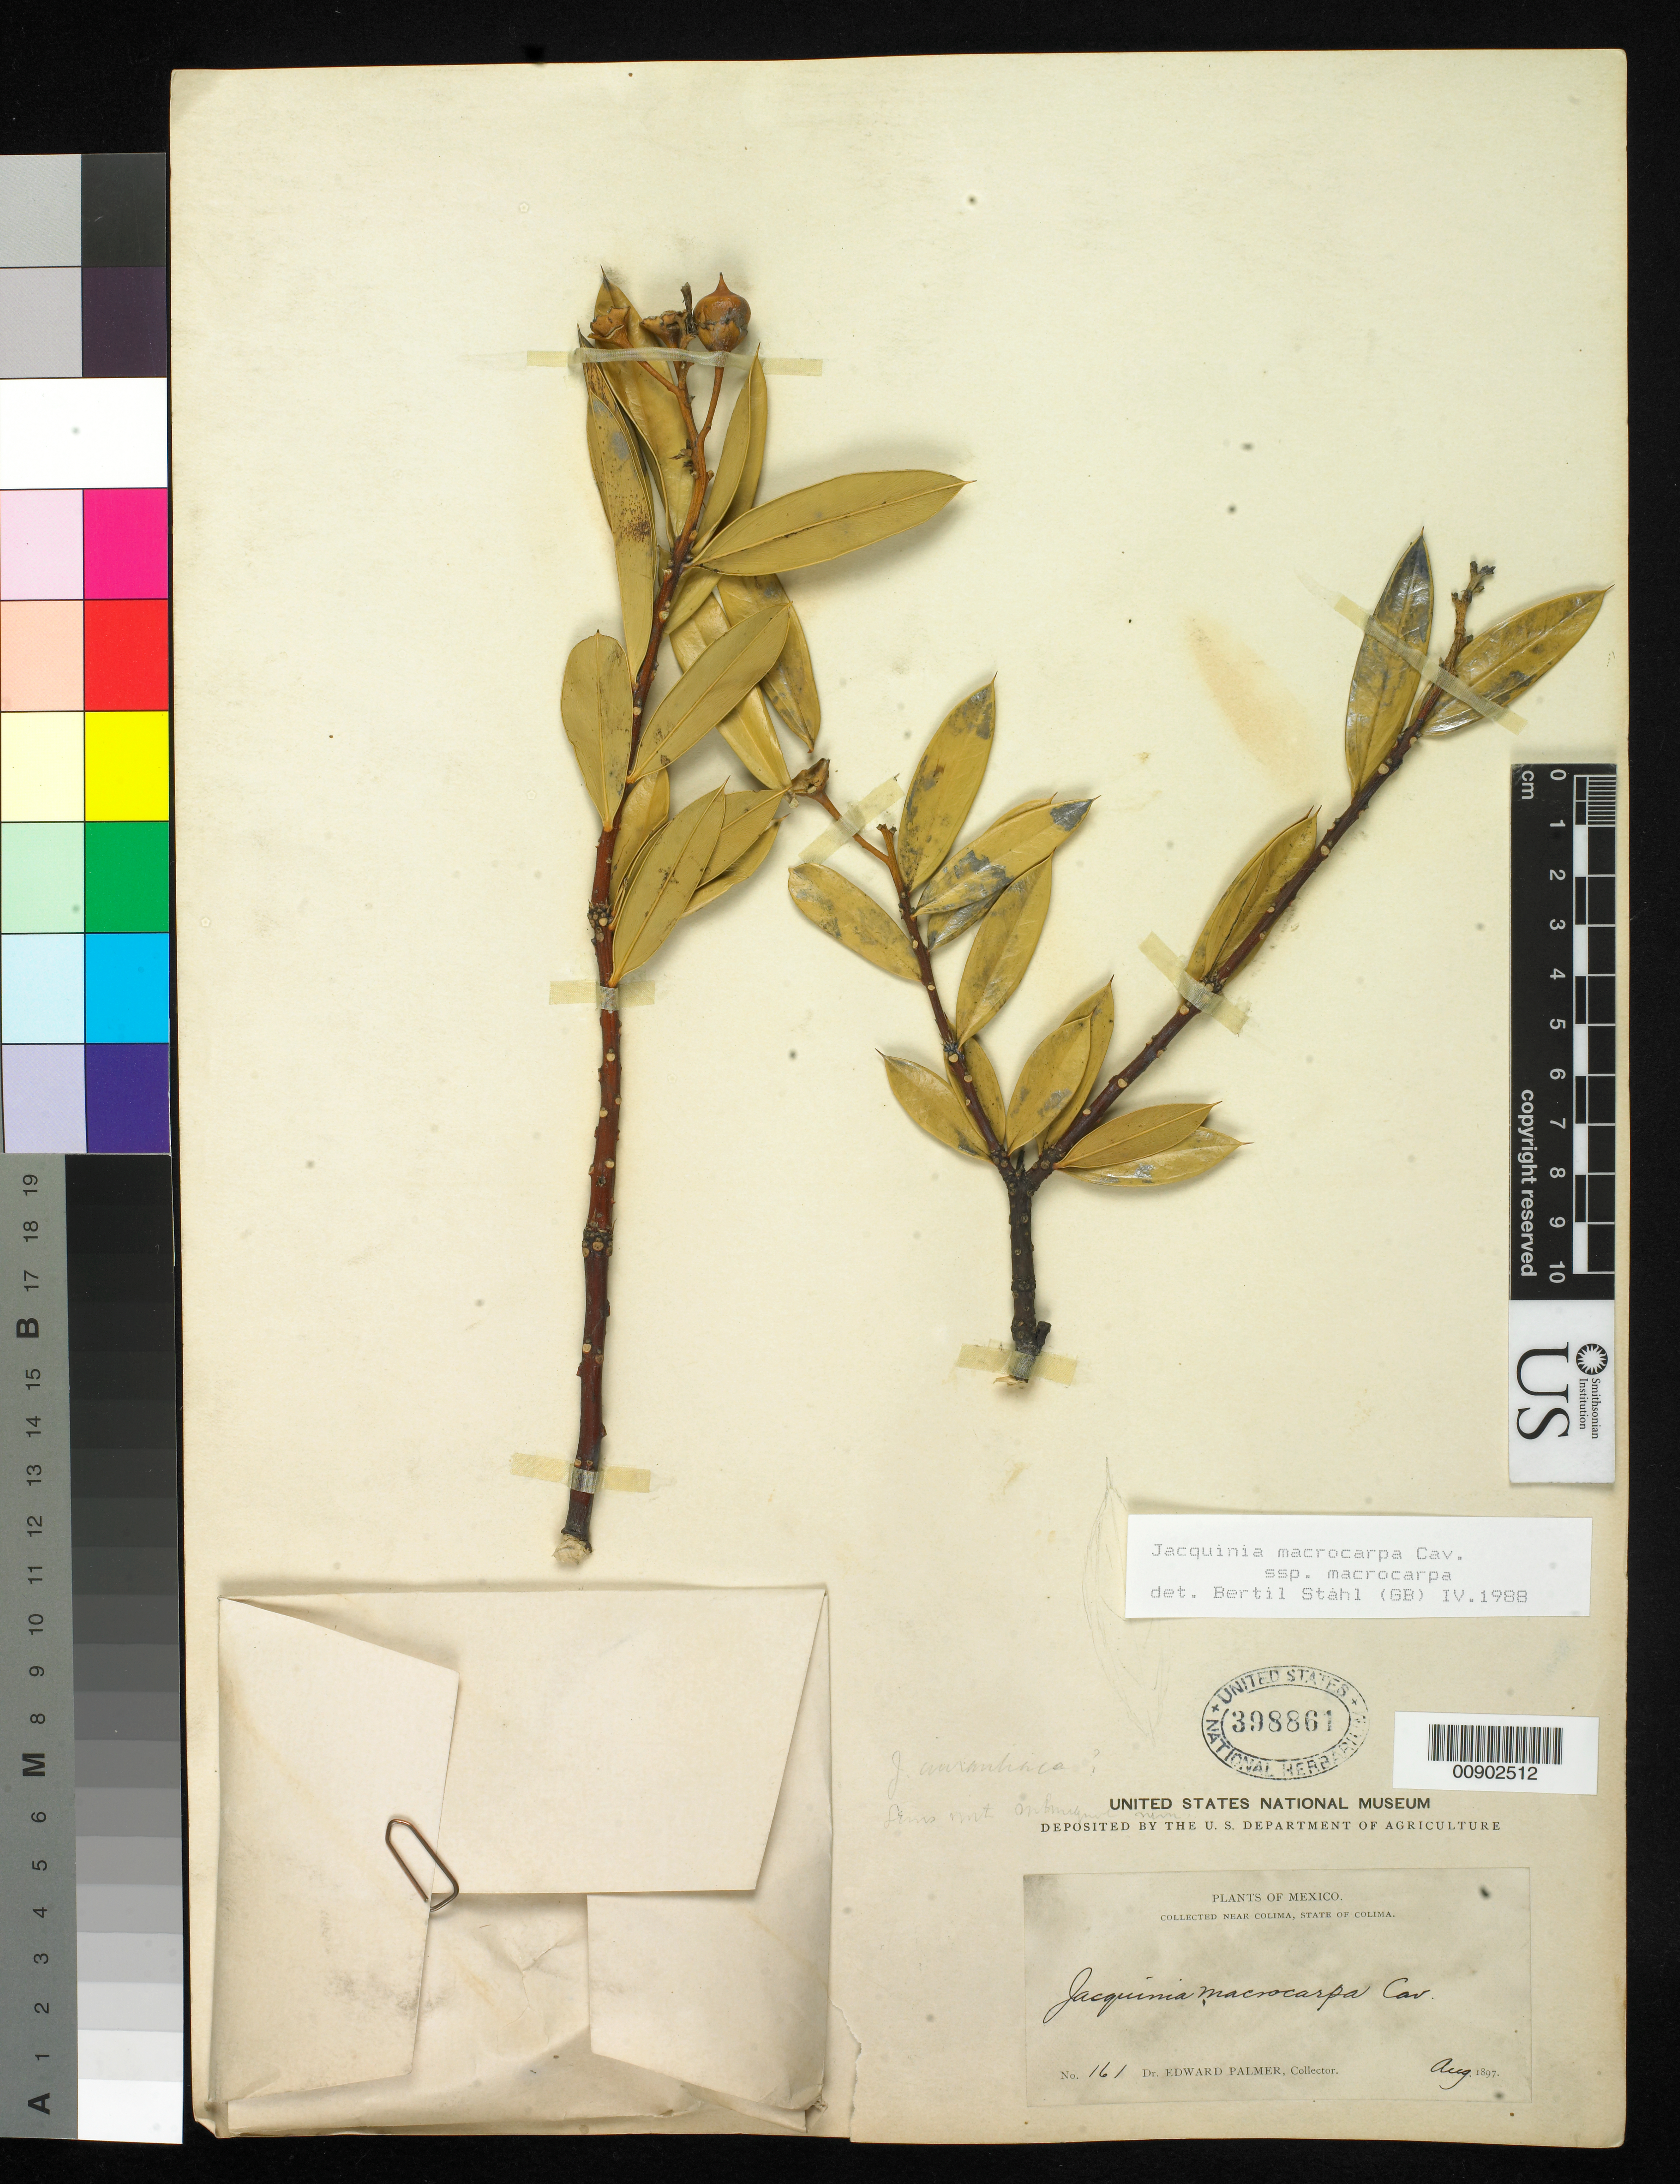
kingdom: Plantae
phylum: Tracheophyta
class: Magnoliopsida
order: Ericales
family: Primulaceae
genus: Jacquinia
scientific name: Jacquinia macrocarpa subsp. macrocarpa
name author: Cav.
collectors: E. Palmer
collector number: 161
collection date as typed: Aug 1897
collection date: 1897-08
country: Mexico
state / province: Colima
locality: Near Colima, Colima.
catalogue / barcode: US 398861